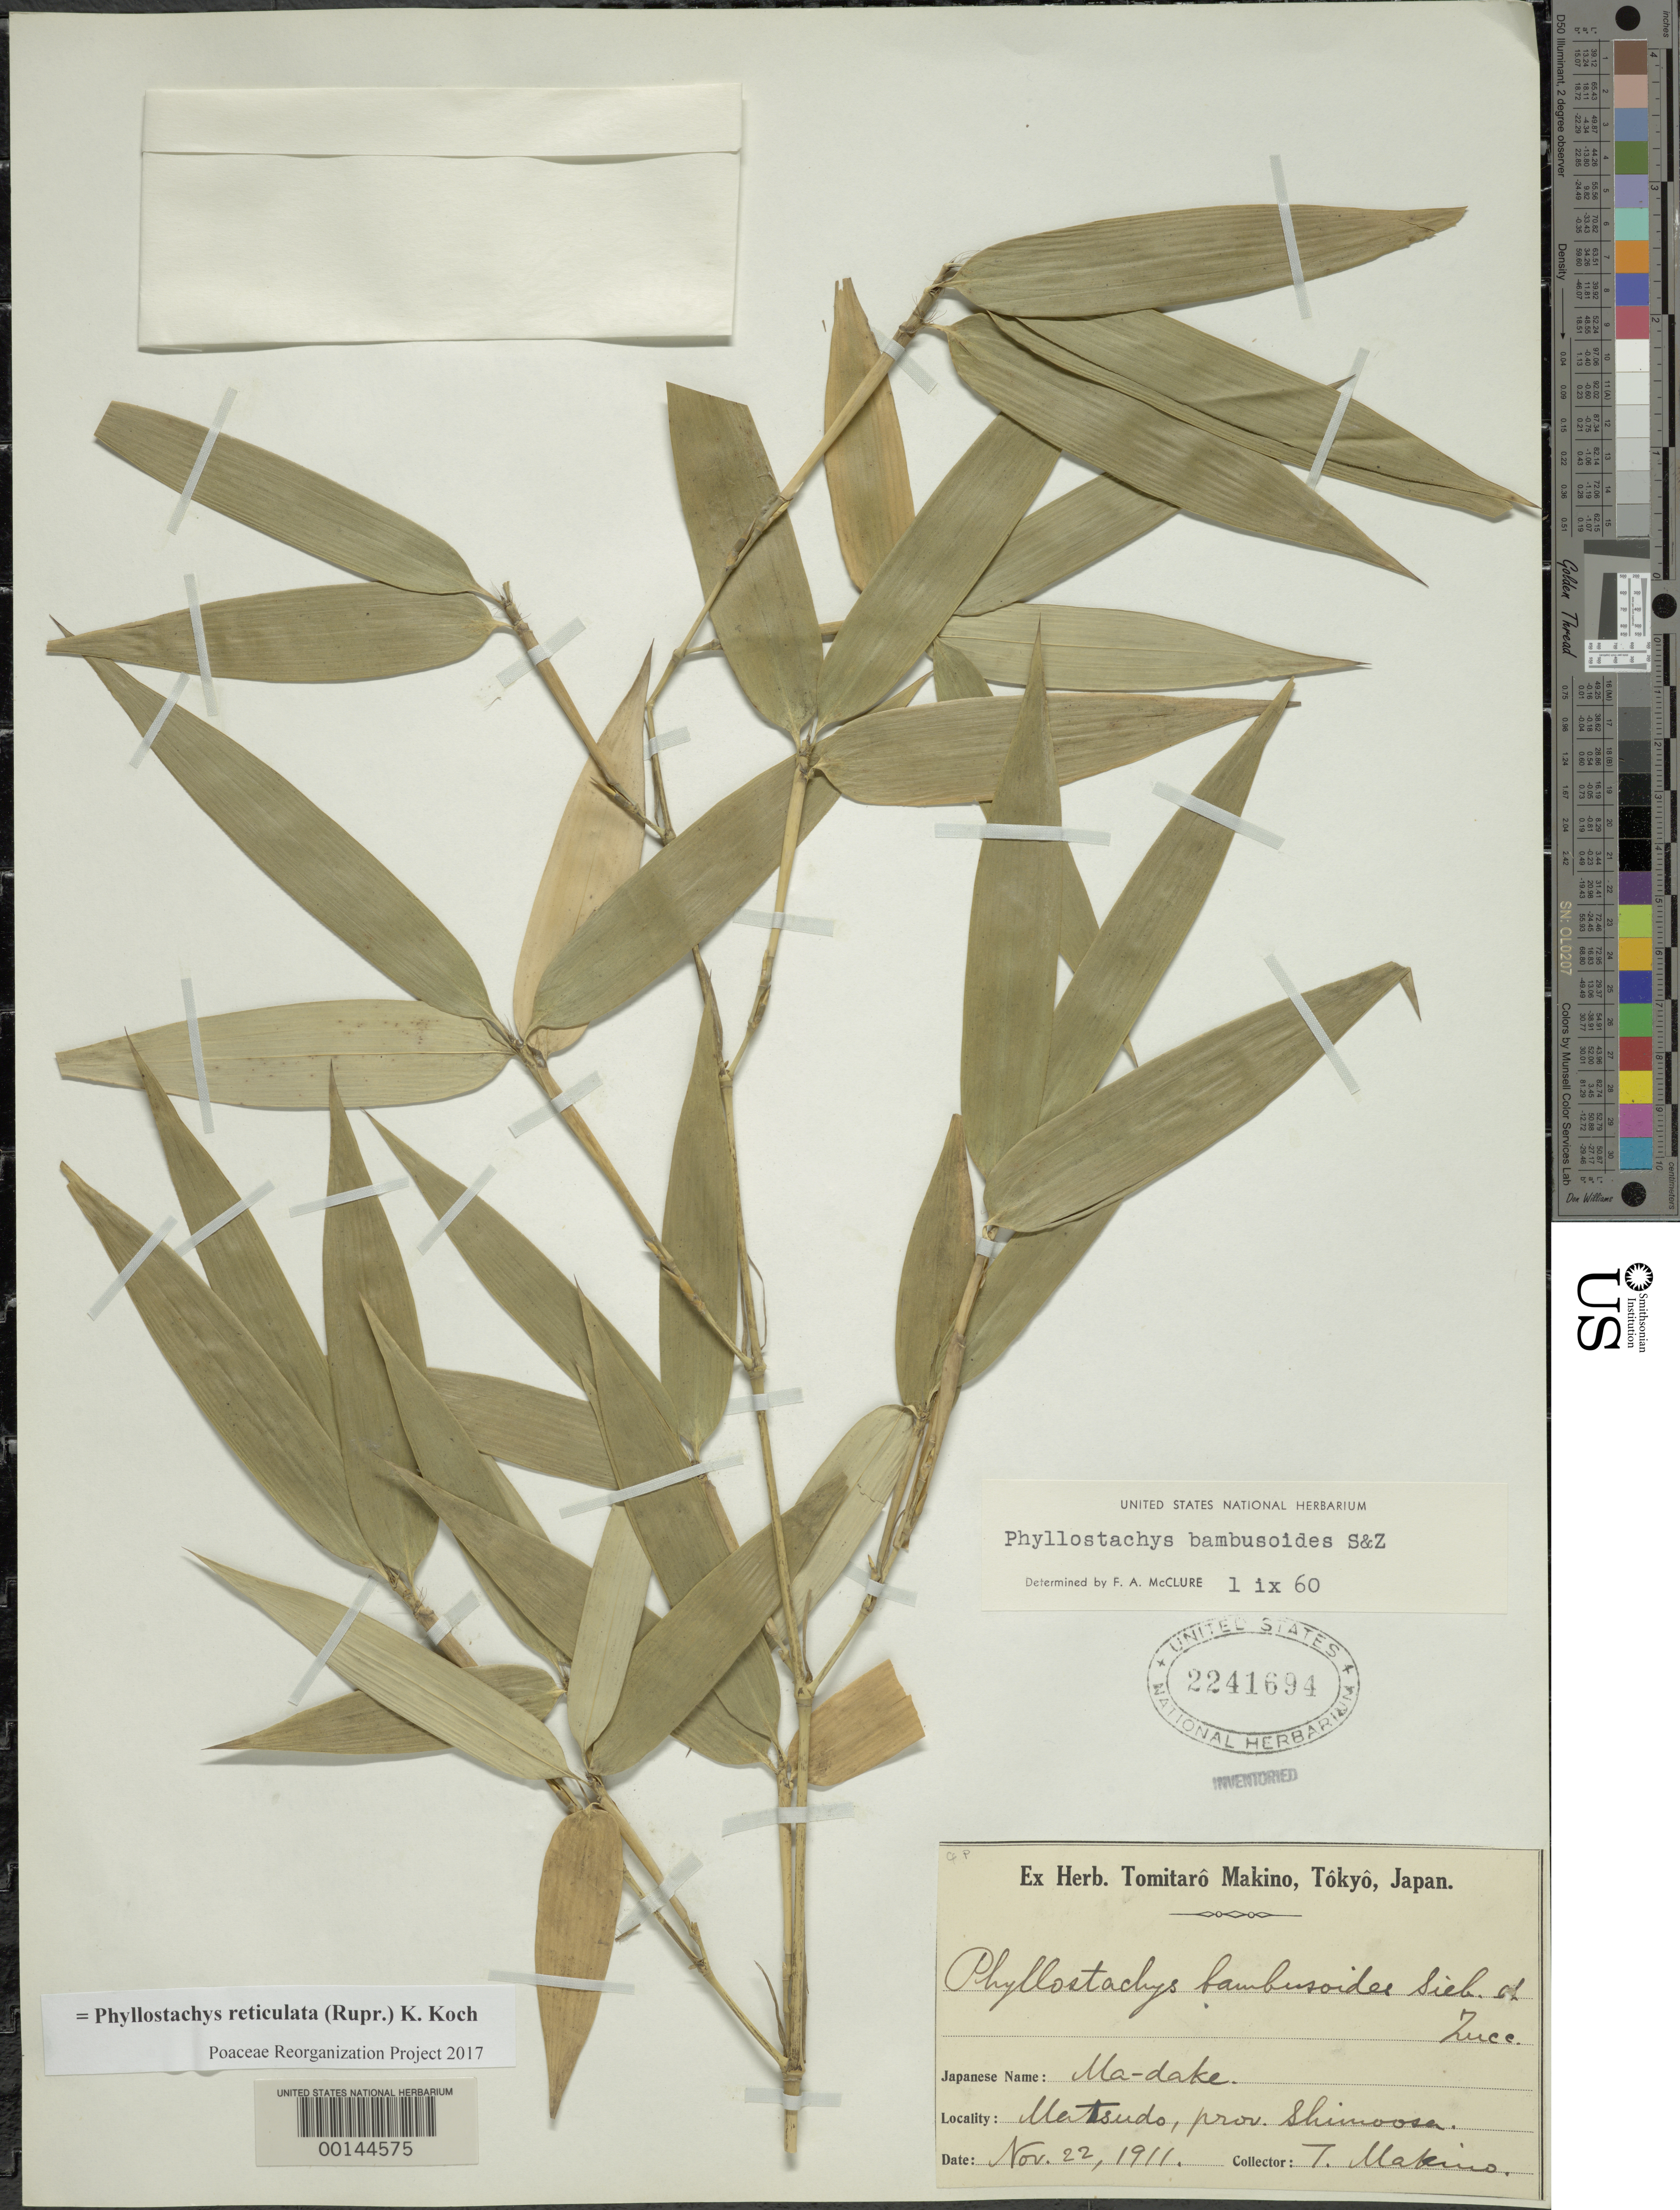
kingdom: Plantae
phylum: Tracheophyta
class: Liliopsida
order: Poales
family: Poaceae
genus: Phyllostachys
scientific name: Phyllostachys reticulata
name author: (Rupr.) K. Koch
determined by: Poaceae Reorganization Project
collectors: T. Makino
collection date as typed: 22 Nov 1911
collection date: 1911-11-22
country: Japan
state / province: Tokyo, Federal City of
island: Honshu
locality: Matsudo, shimoosa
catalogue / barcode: US 2241694